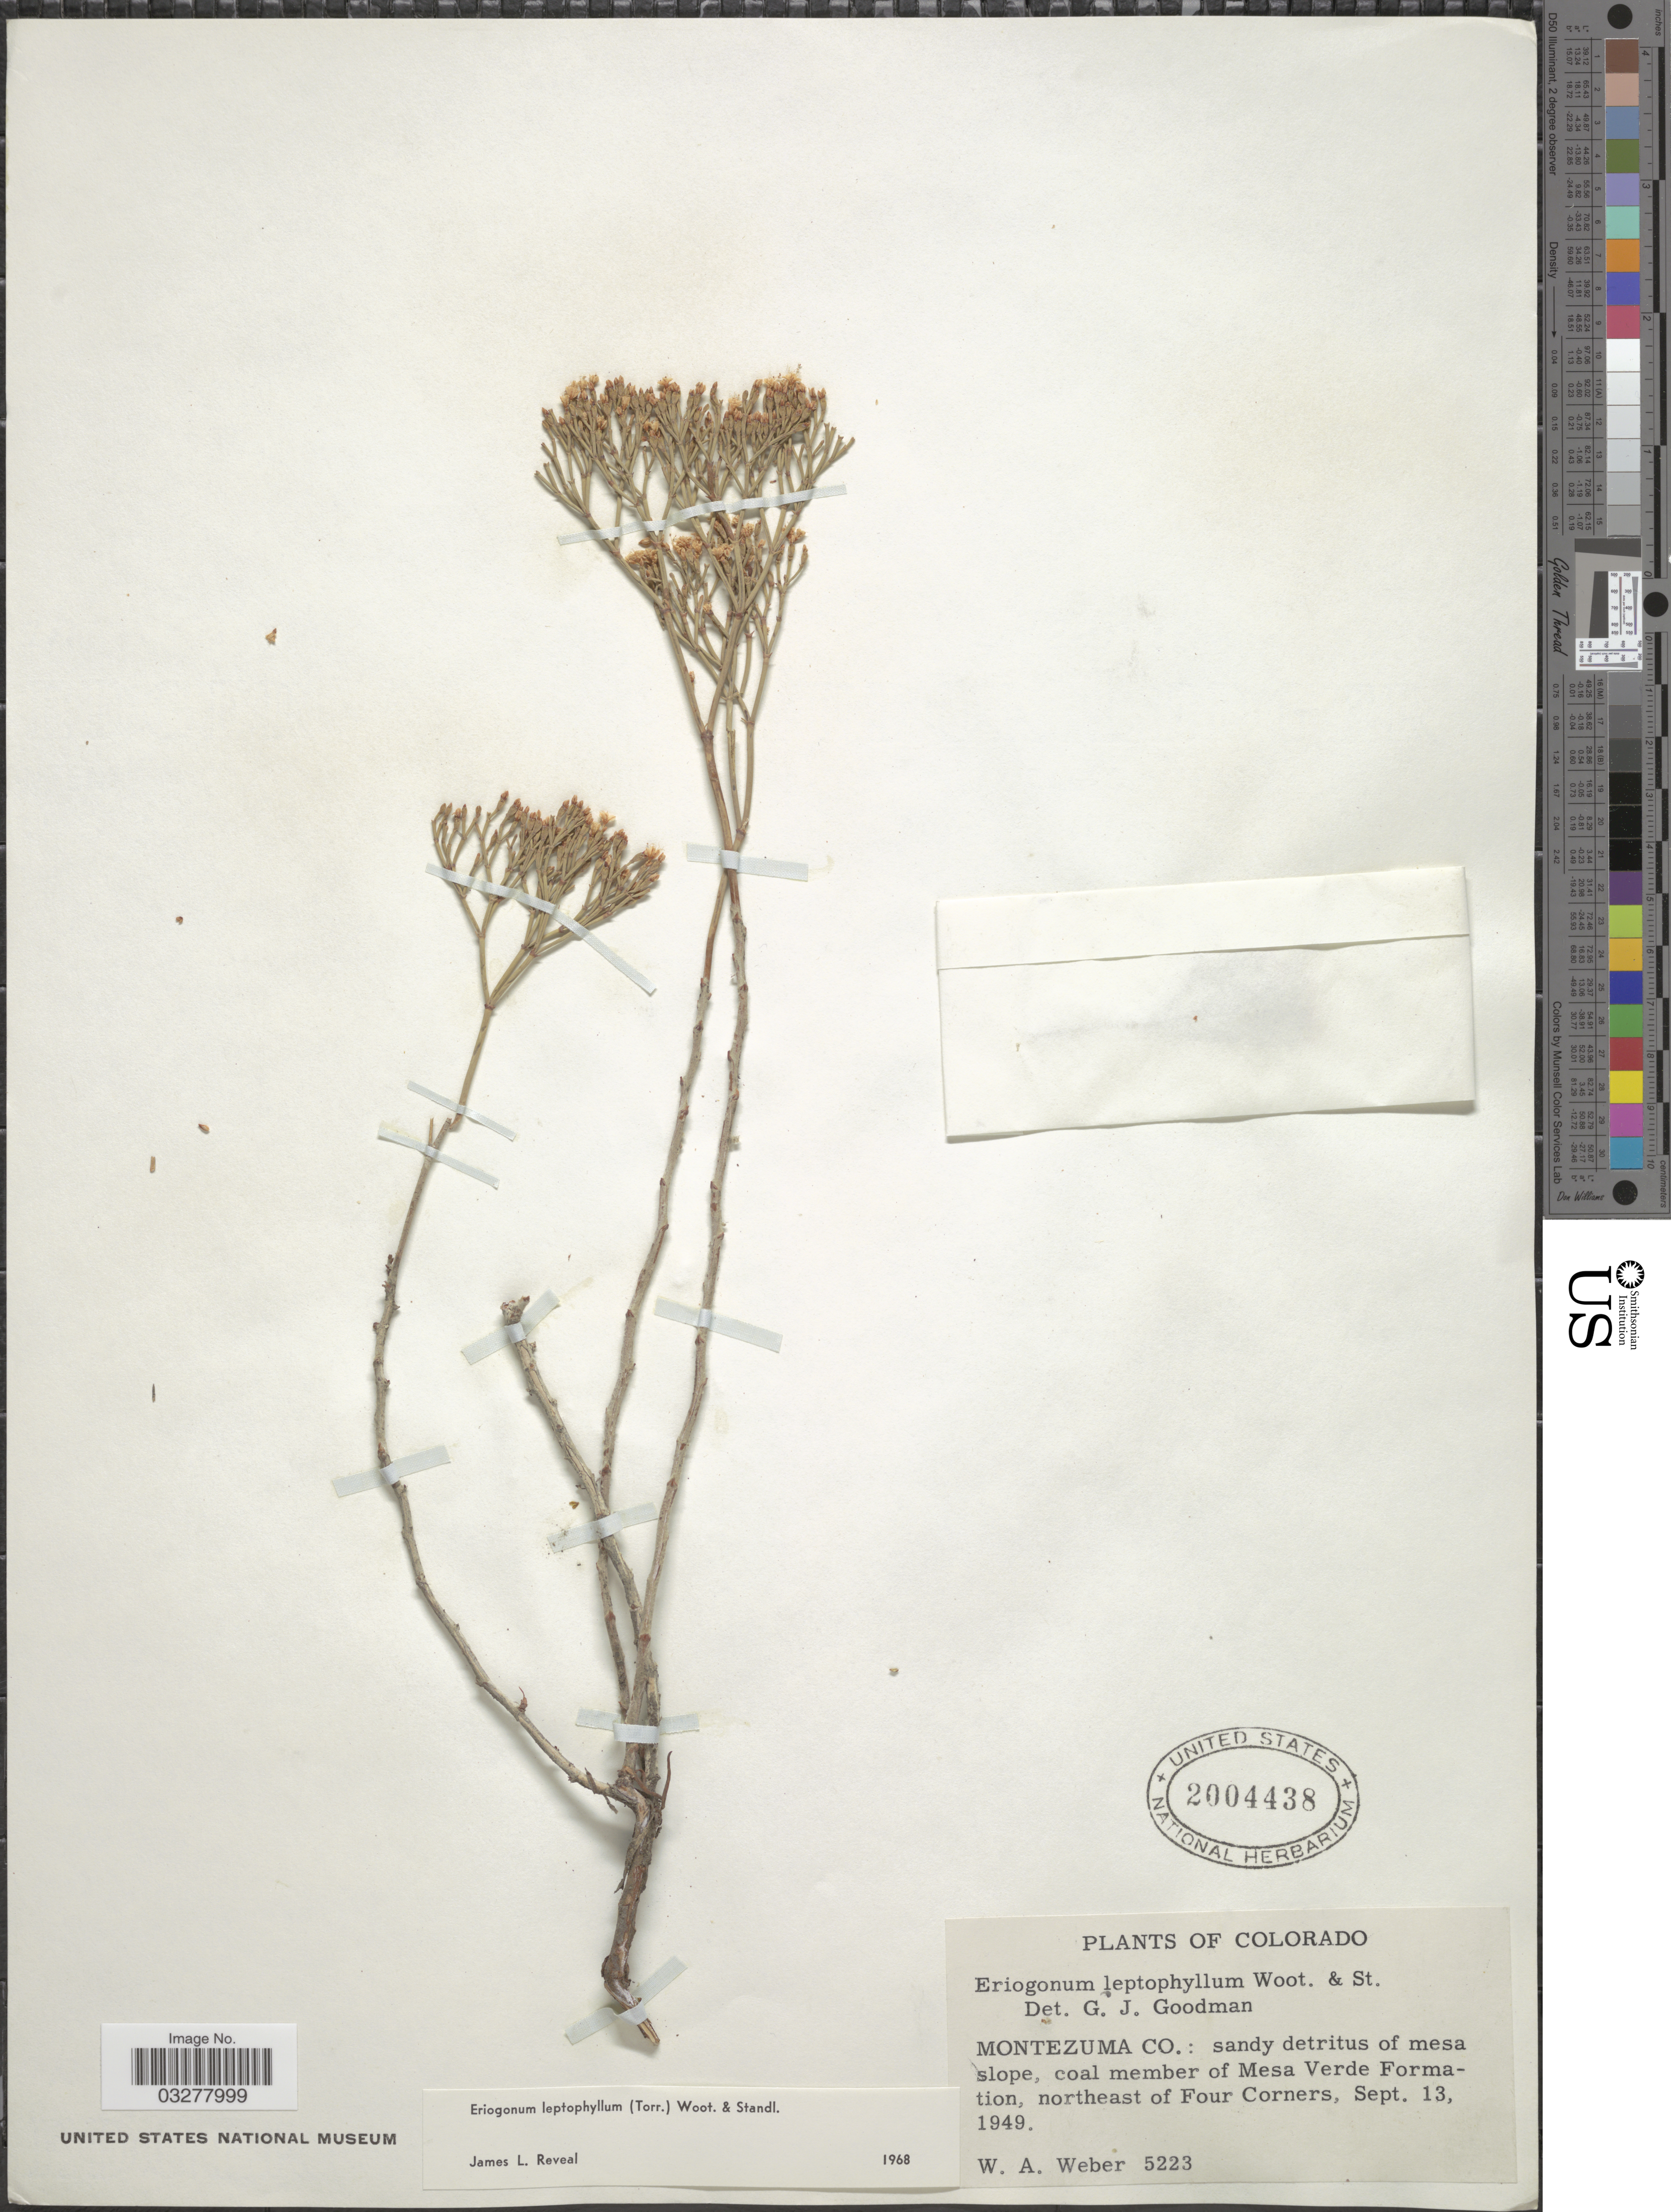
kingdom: Plantae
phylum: Tracheophyta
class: Magnoliopsida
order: Caryophyllales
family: Polygonaceae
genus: Eriogonum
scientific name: Eriogonum leptophyllum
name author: (Torr.) Wooton & Standl.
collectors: W. A. Weber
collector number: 5223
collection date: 1949-09-13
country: United States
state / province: Colorado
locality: Montezuma Co.: coal member of Mesa Verde Formation, northeast of Four Corners.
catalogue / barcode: US 2004438